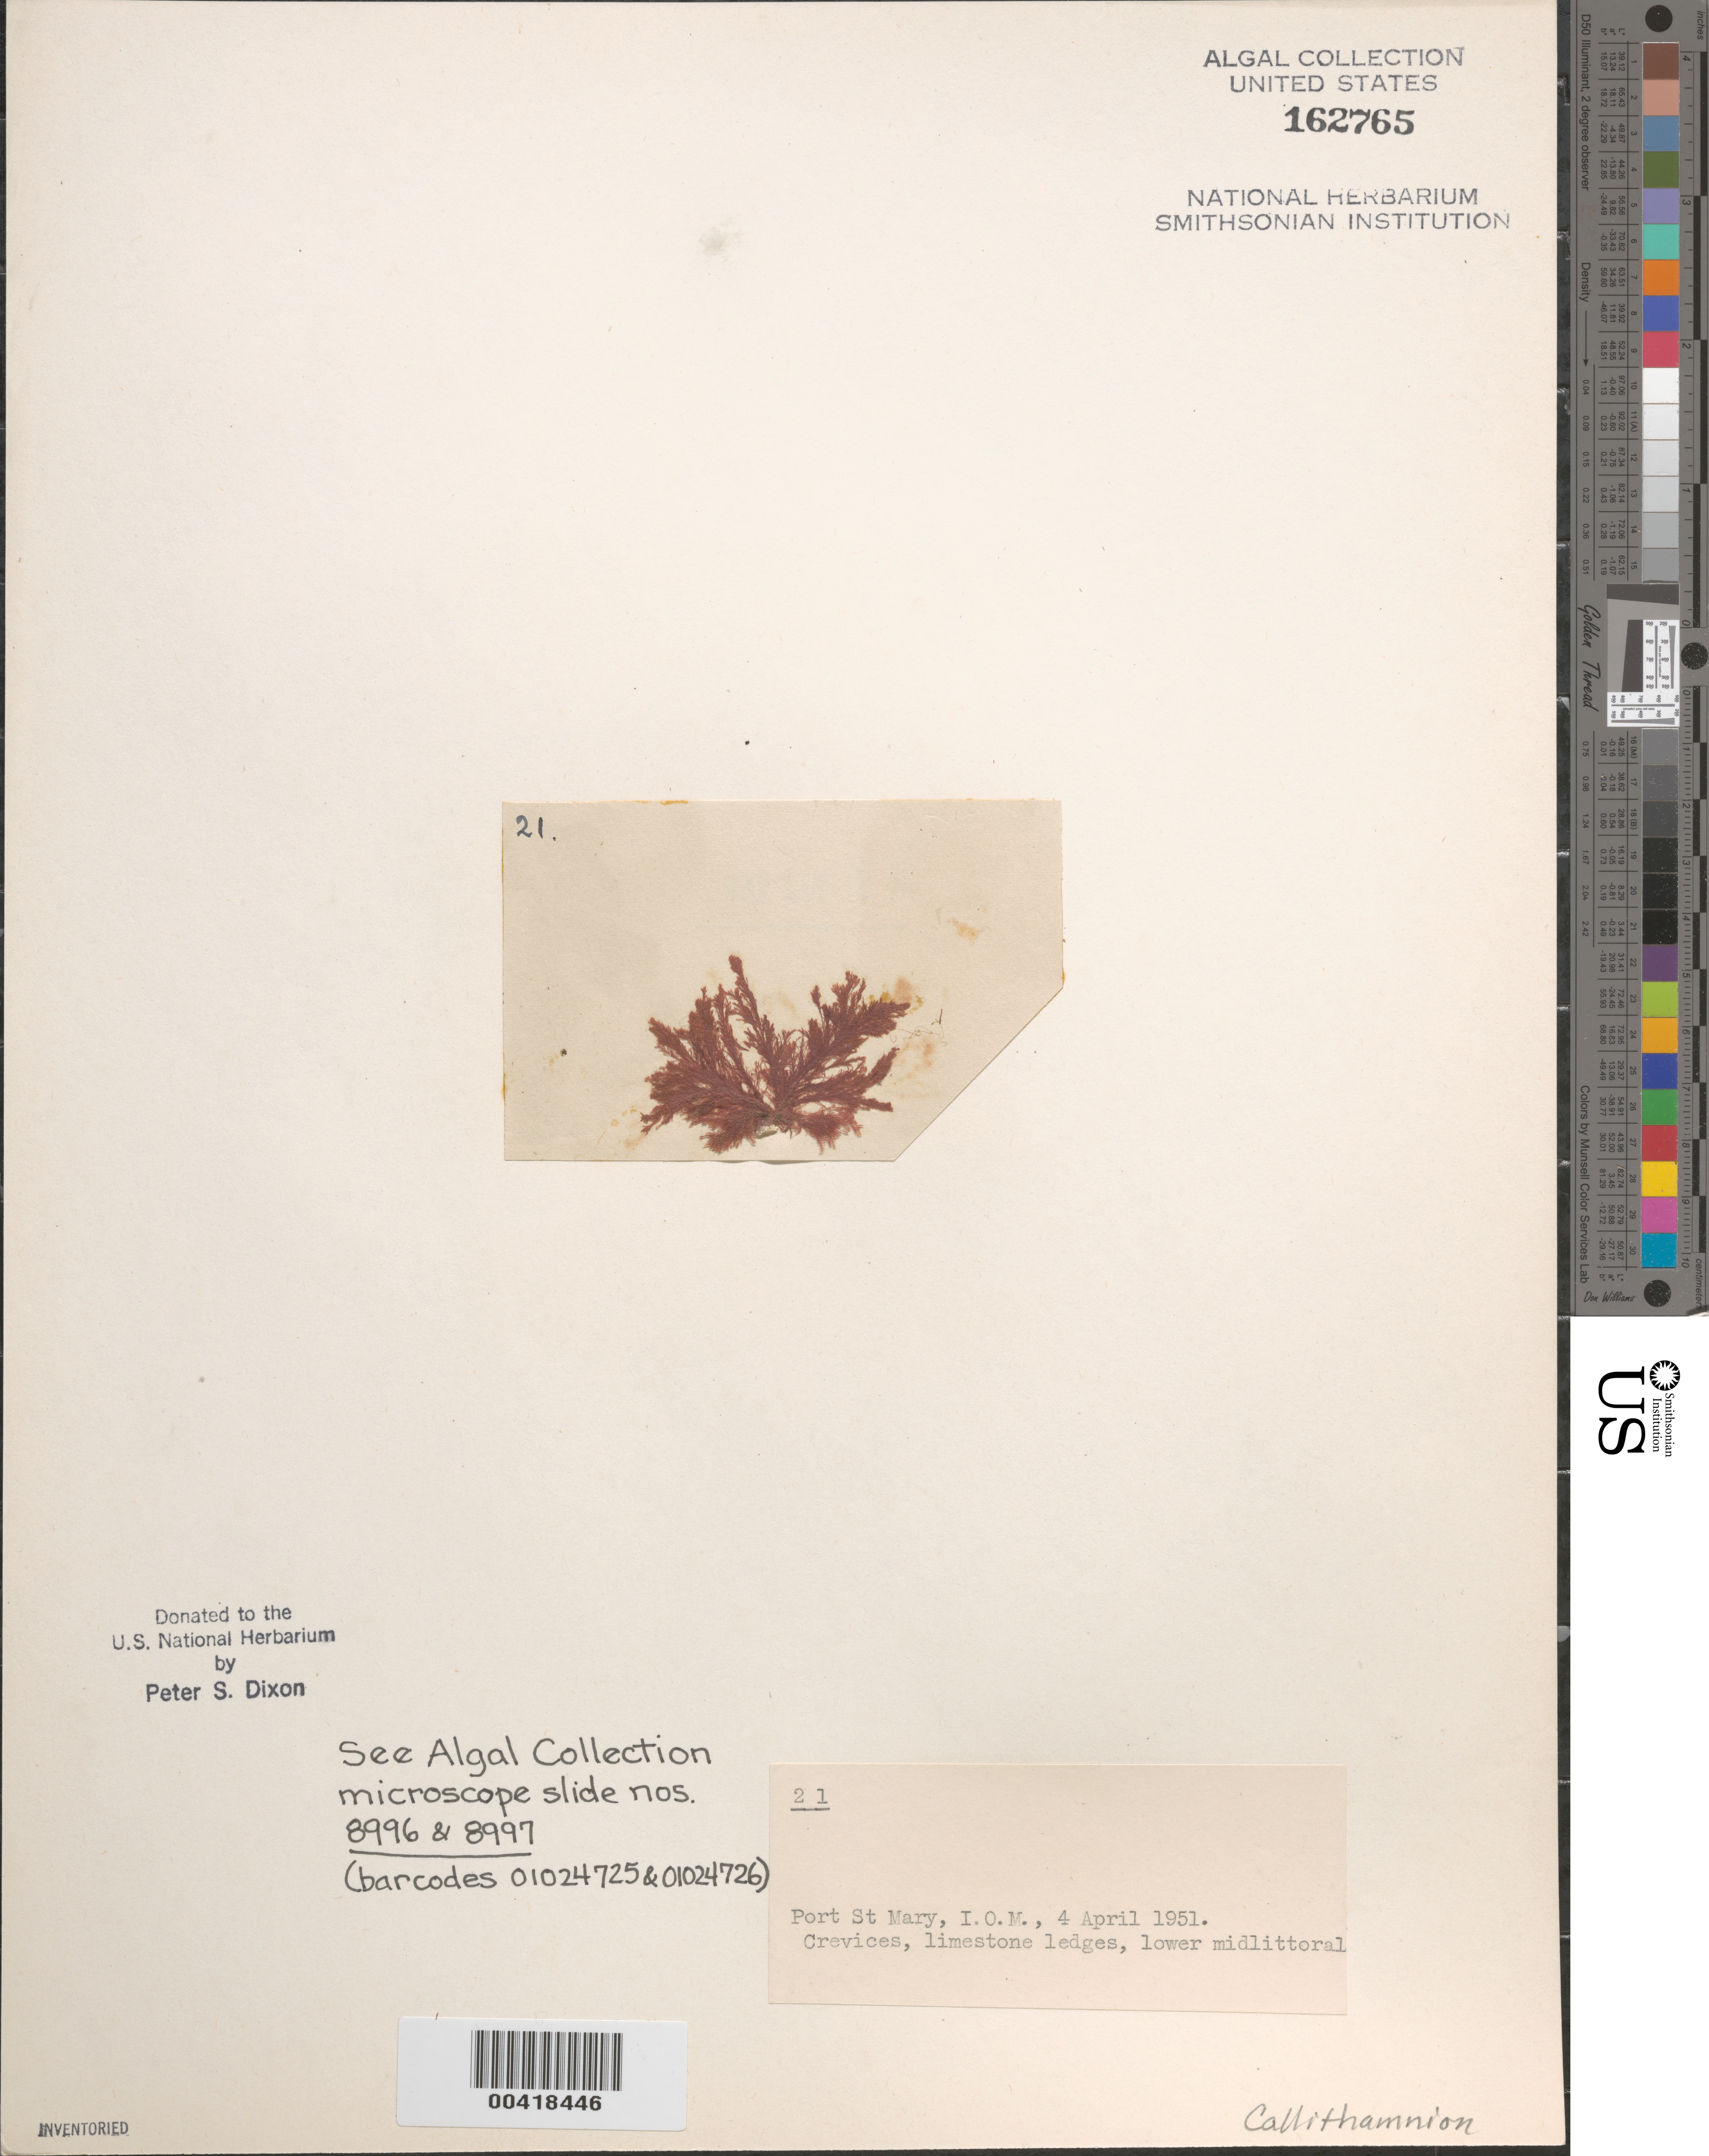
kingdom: Plantae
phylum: Rhodophyta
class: Florideophyceae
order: Ceramiales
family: Callithamniaceae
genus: Callithamnion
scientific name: Callithamnion sp.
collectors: P. S. Dixon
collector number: PSD 21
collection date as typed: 04 Apr 1951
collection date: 1951-04-04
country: United Kingdom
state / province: England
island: Isle of Man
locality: Port St. Mary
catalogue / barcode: US 162765